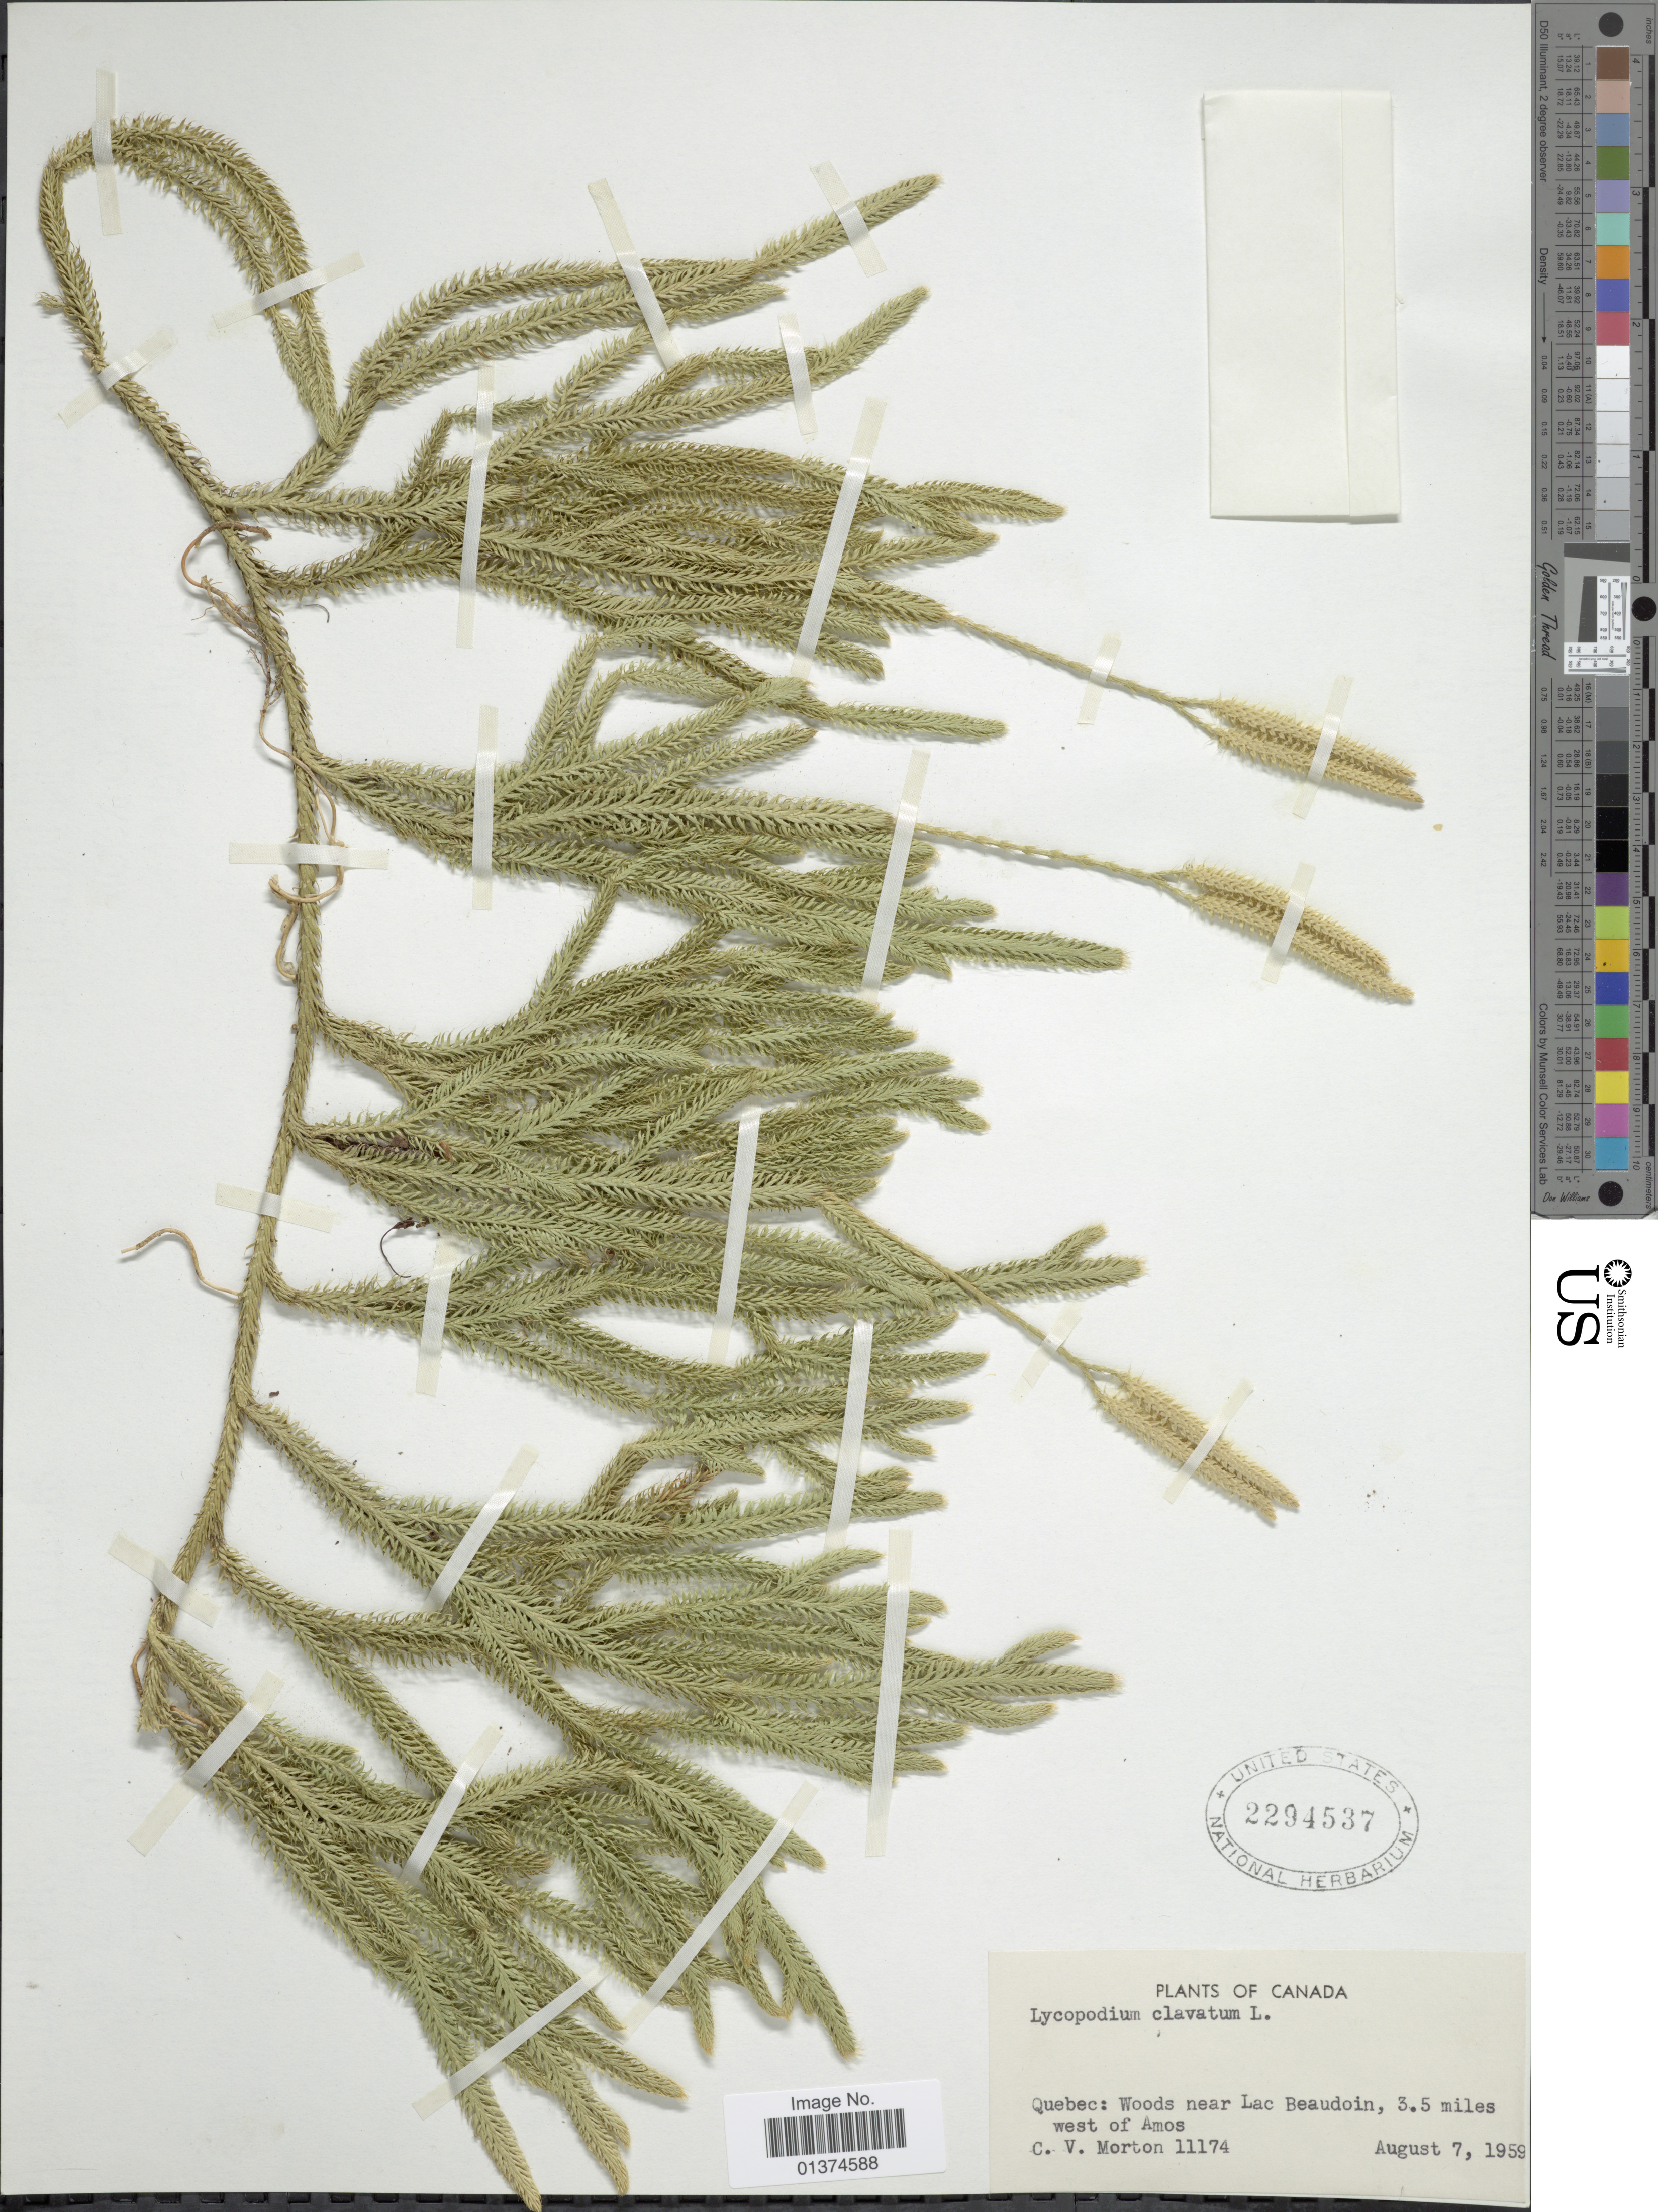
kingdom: Plantae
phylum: Tracheophyta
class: Lycopodiopsida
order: Lycopodiales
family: Lycopodiaceae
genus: Lycopodium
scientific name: Lycopodium clavatum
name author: L.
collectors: C. V. Morton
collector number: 11174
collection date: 1959-08-07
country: Canada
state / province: Quebec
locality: Woods near Lac Beaudoin, 3.5 miles west of Amos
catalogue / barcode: US 2294537